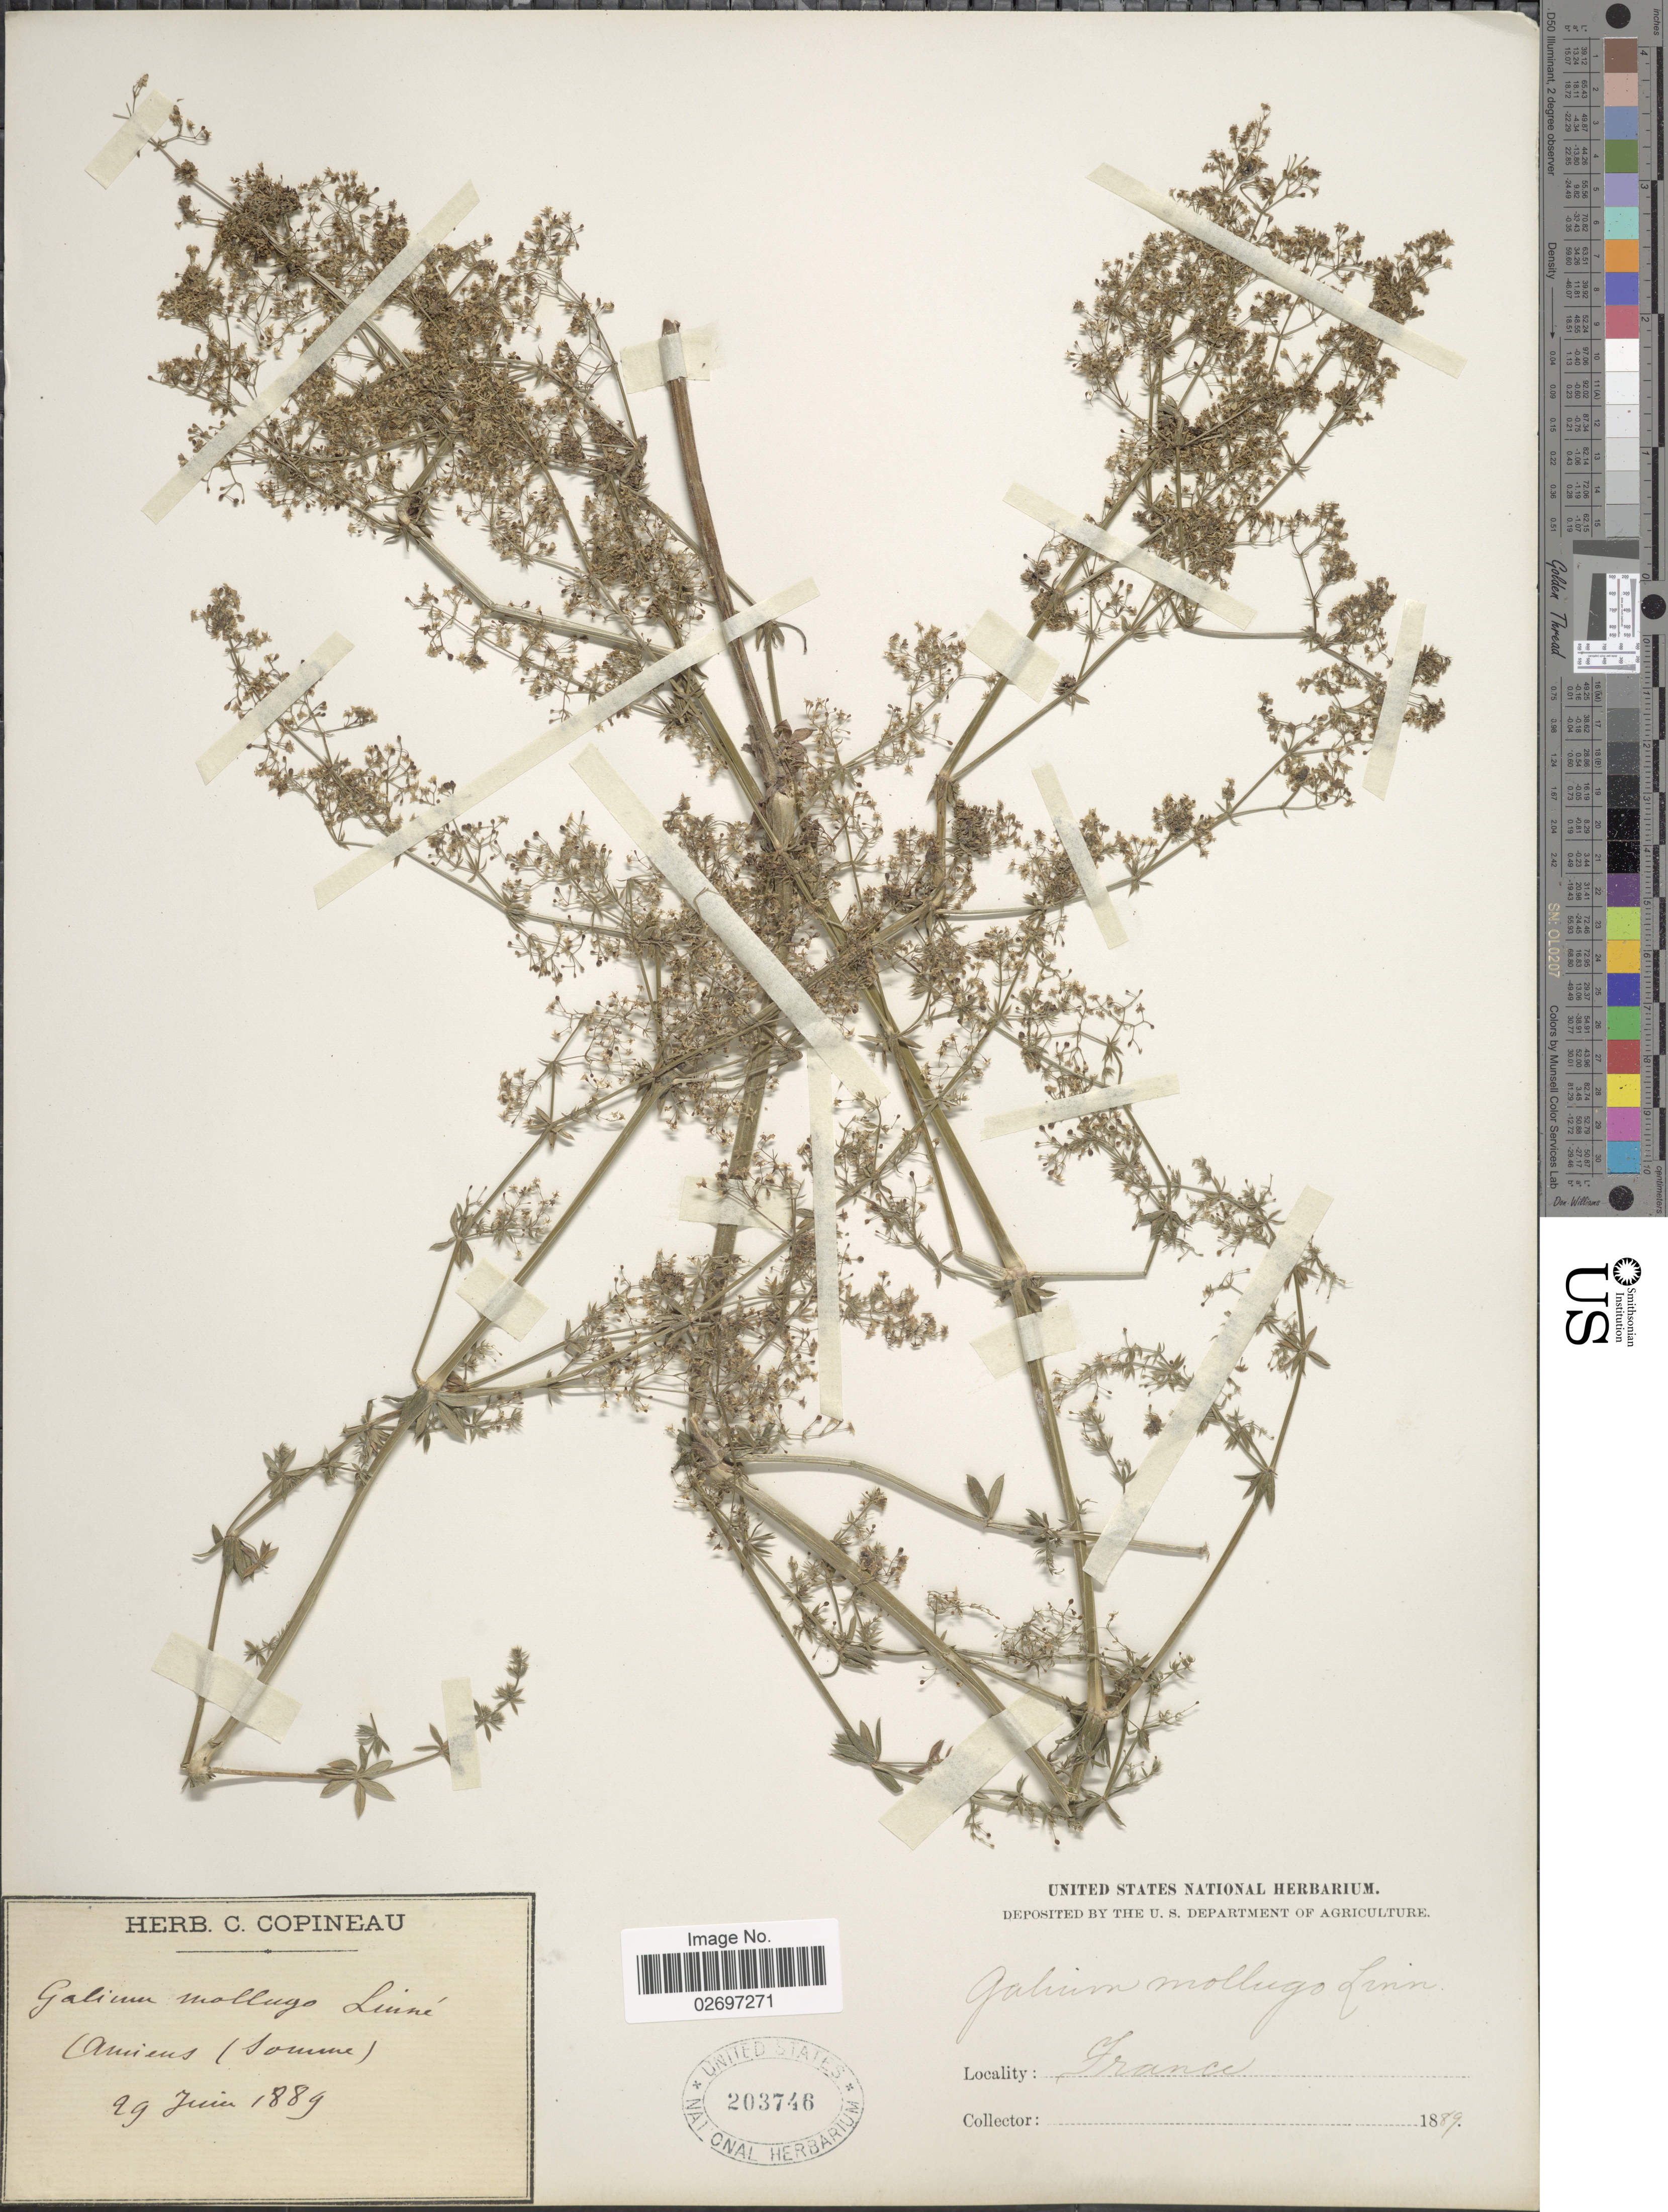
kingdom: Plantae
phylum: Tracheophyta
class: Magnoliopsida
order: Gentianales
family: Rubiaceae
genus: Galium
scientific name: Galium mollugo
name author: L.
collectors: ex herb. C. Copineau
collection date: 1889-06-29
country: France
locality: Amiens (soumme)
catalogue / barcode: US 203746